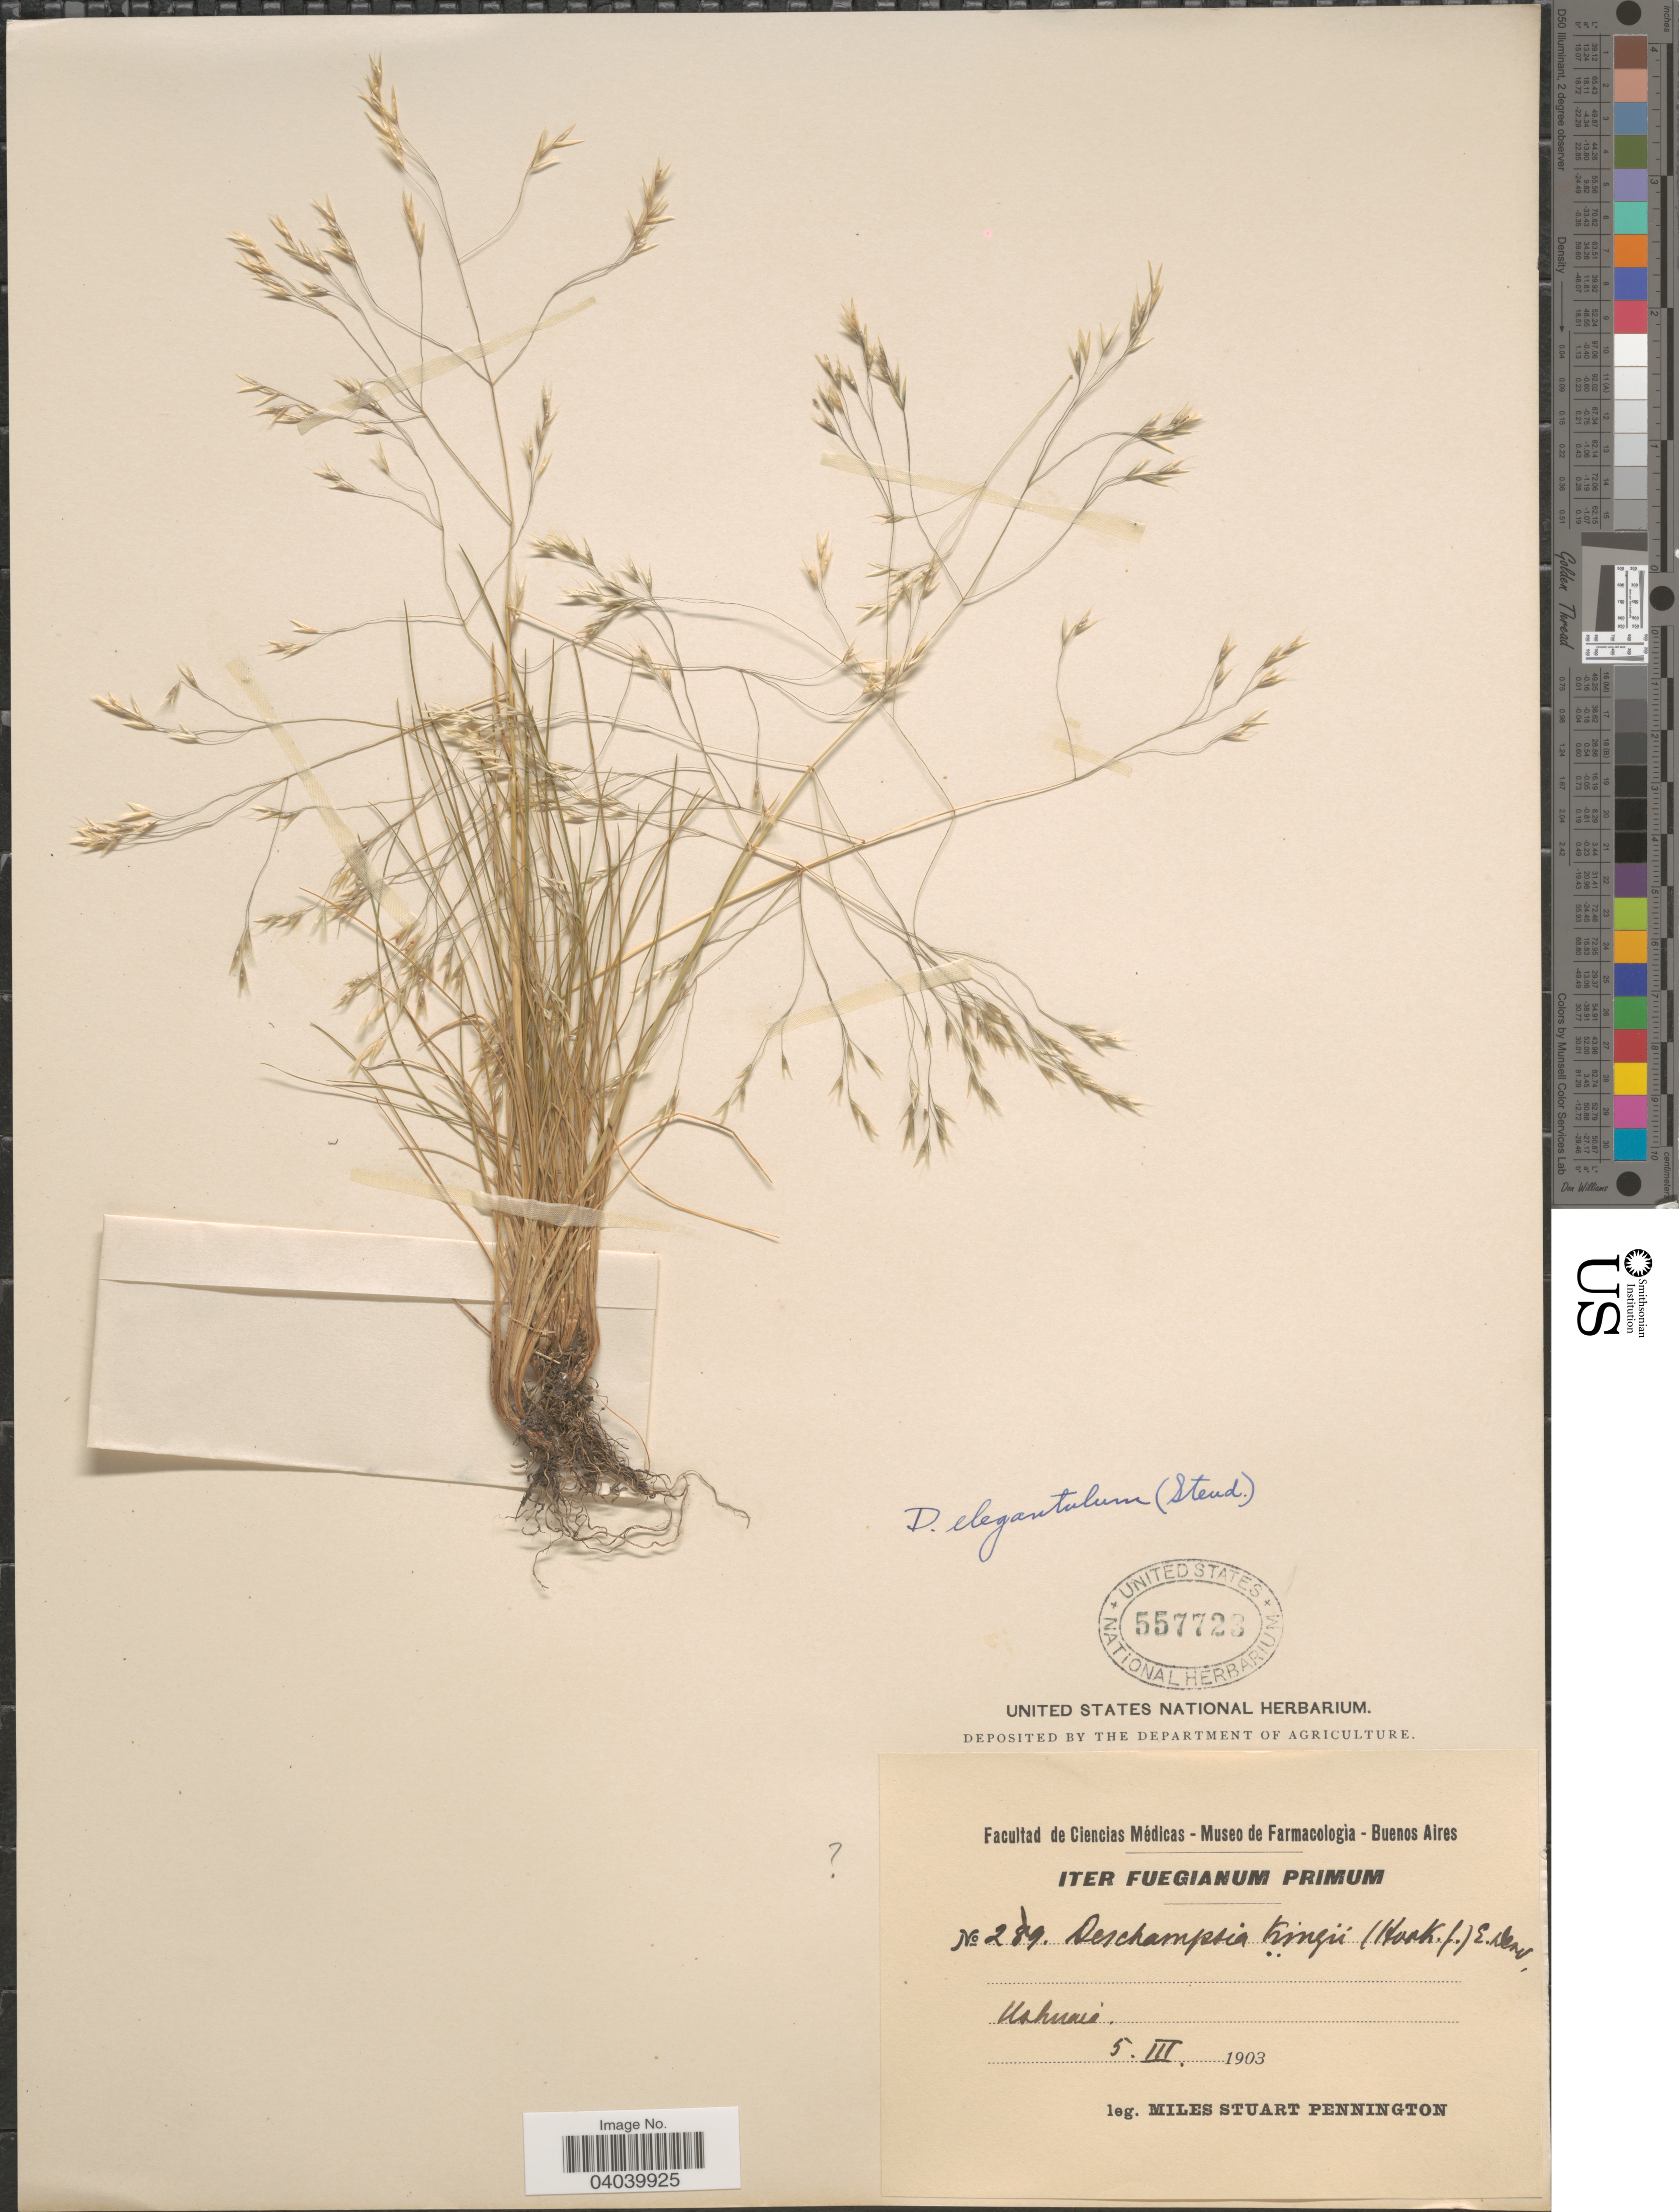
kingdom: Plantae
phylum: Tracheophyta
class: Liliopsida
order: Poales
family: Poaceae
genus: Deschampsia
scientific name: Deschampsia antarctica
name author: É. Desv.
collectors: M. Pennington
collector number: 289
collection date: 1903-03-05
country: Argentina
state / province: Tierra del Fuego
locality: Iter Fuegianum Primum. Ushuaia.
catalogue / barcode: US 557723